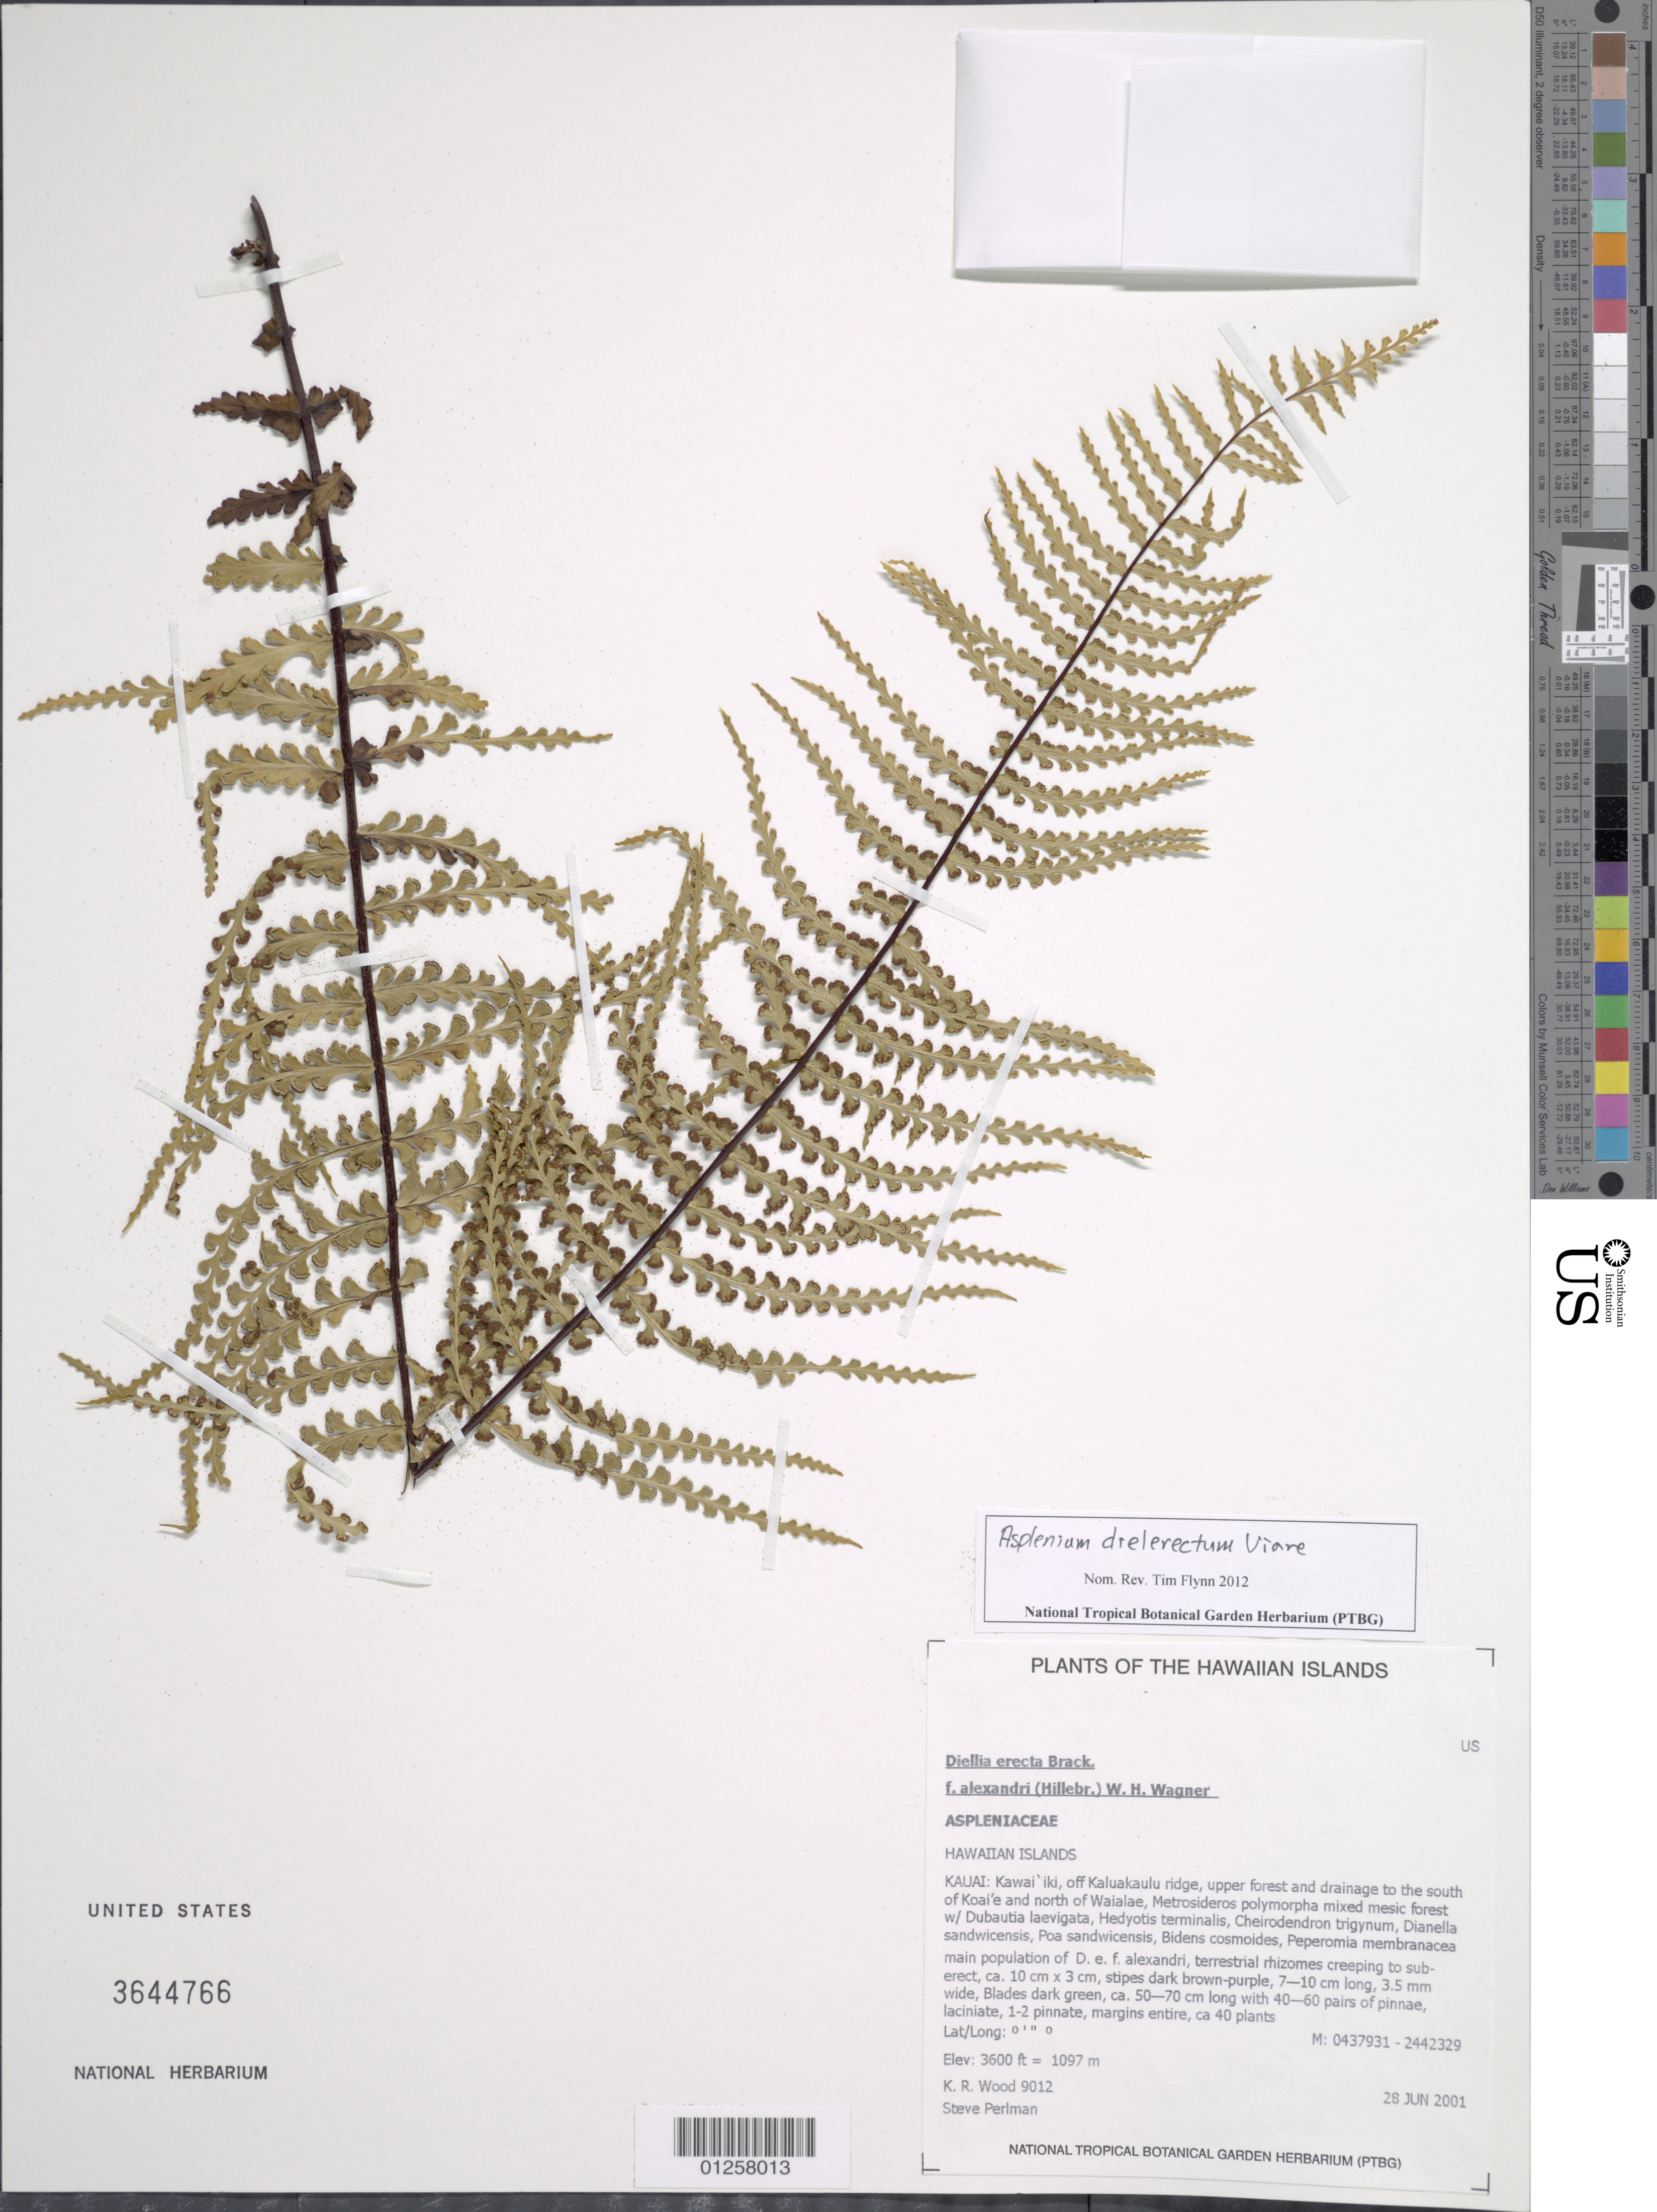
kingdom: Plantae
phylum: Tracheophyta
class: Polypodiopsida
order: Polypodiales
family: Aspleniaceae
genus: Asplenium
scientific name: Asplenium diellaciniatum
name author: Viane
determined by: Wagner, W. L., (BOT), Smithsonian Institution - National Museum of Natural History (UNITED STATES)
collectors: K. R. Wood & S. P. Perlman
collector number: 9012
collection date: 2001-06-28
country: United States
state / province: Hawaii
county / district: Kauai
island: Kaua'i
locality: Kawai'iki, off Kaluakaulu ridge, upper forest and drainage to the south of Koai'e and north of Waialae.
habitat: Mixed mesic forest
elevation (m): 1097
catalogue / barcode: US 3644766